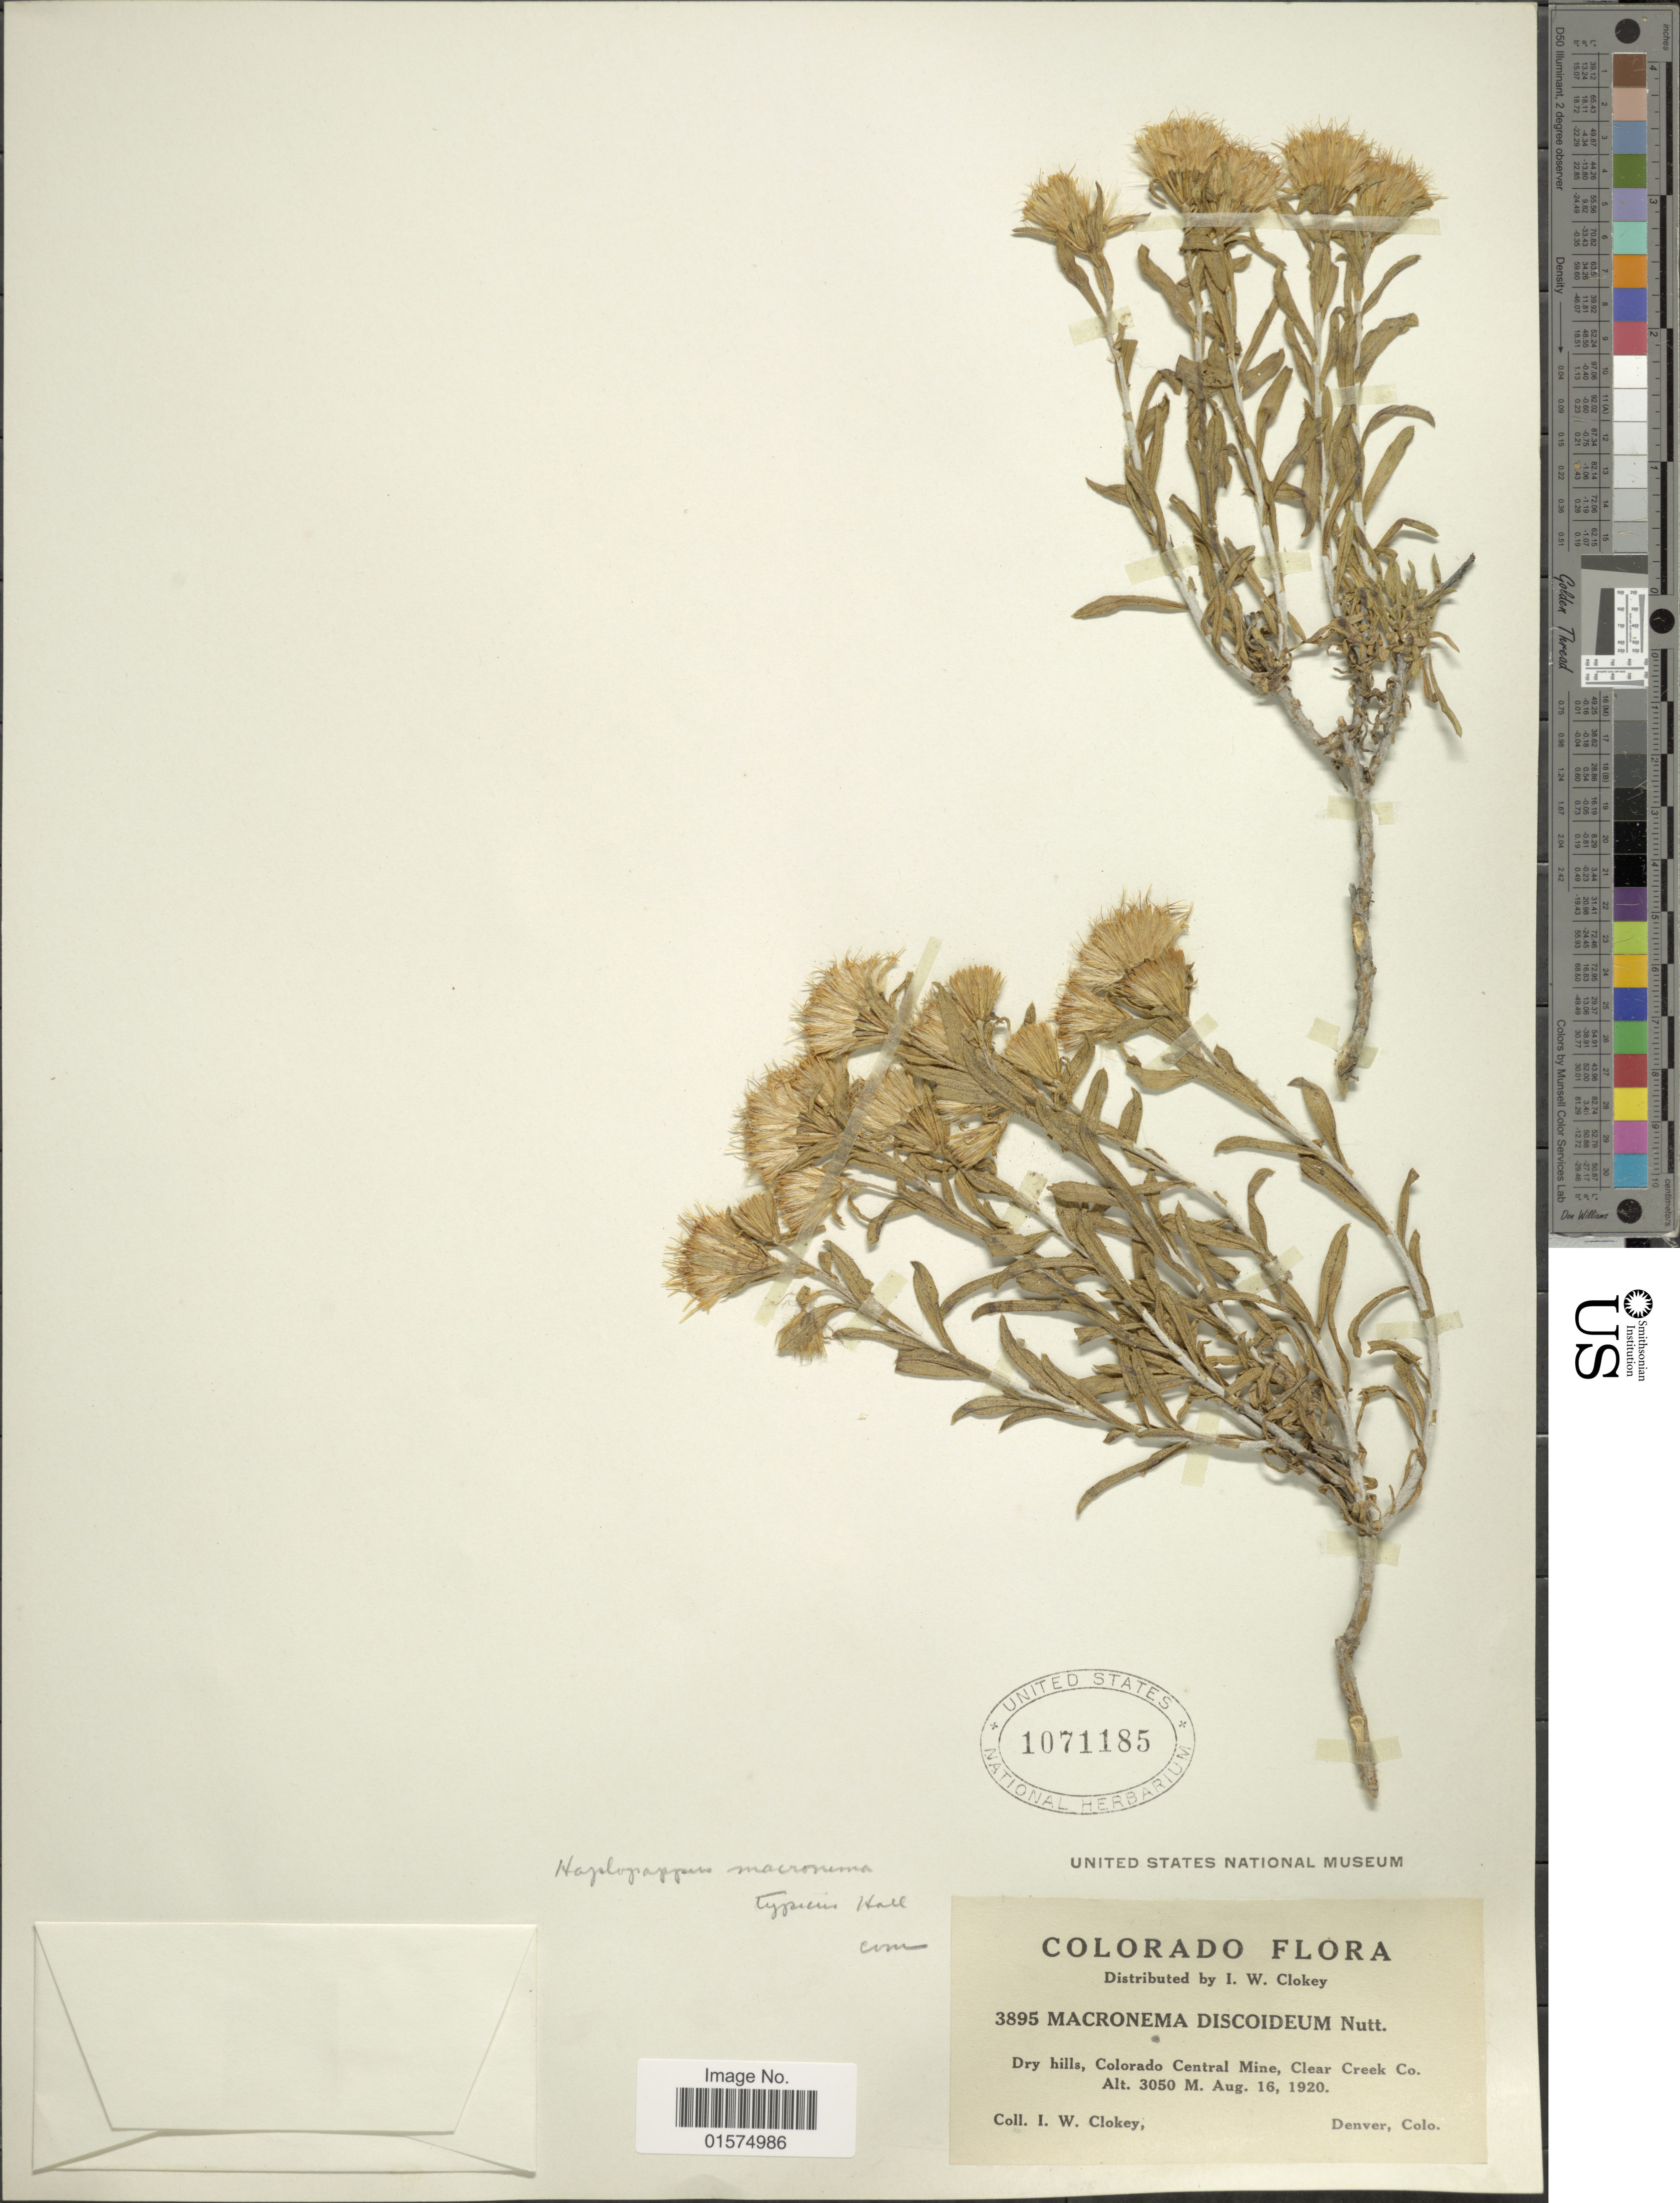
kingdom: Plantae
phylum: Tracheophyta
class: Magnoliopsida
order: Asterales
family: Asteraceae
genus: Ericameria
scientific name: Ericameria discoidea var. discoidea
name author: (Nutt.) G.L. Nesom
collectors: I. W. Clokey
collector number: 3895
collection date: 1920-08-16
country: United States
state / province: Colorado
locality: Colorado Central Mine, Clear Creek Co.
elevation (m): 3050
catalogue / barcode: US 1071185